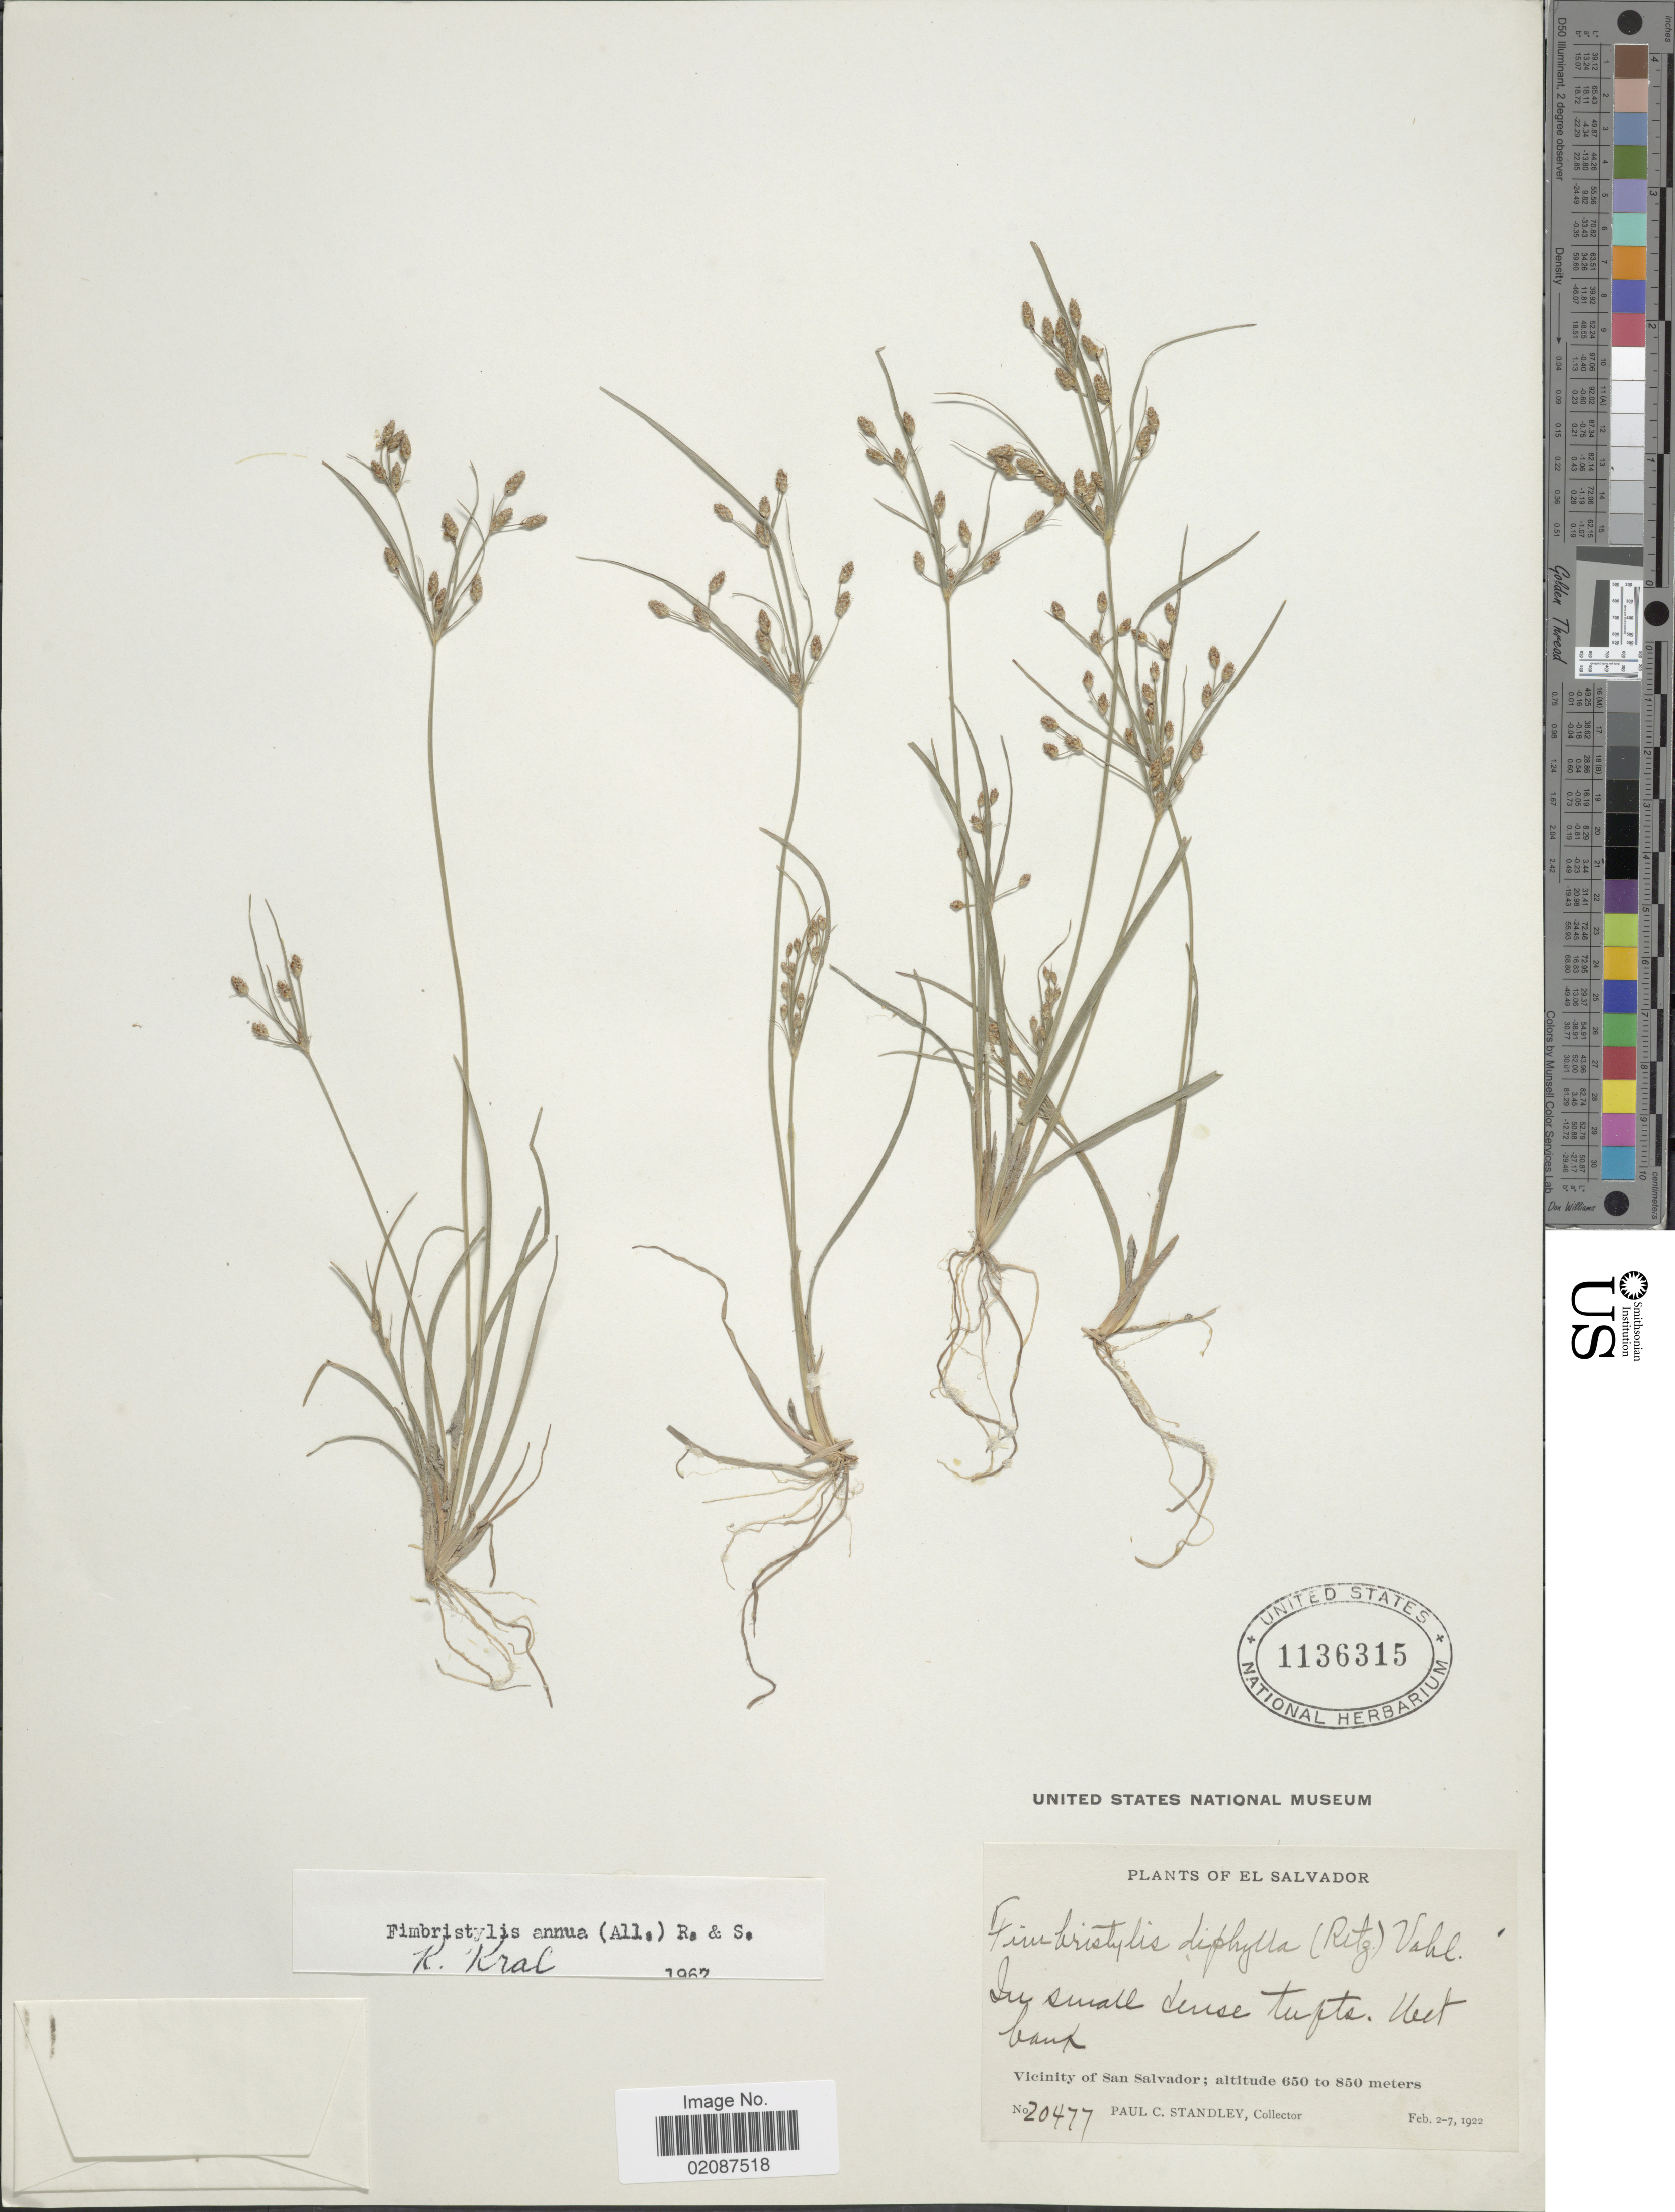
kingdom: Plantae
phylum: Tracheophyta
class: Liliopsida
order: Poales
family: Cyperaceae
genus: Fimbristylis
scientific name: Fimbristylis annua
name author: (All.) Roem. & Schult.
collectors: P. C. Standley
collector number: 20477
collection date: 1922-02-02/1922-02-07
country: El Salvador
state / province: San Salvador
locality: Vicinity of San Salvador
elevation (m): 650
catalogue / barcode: US 1136315